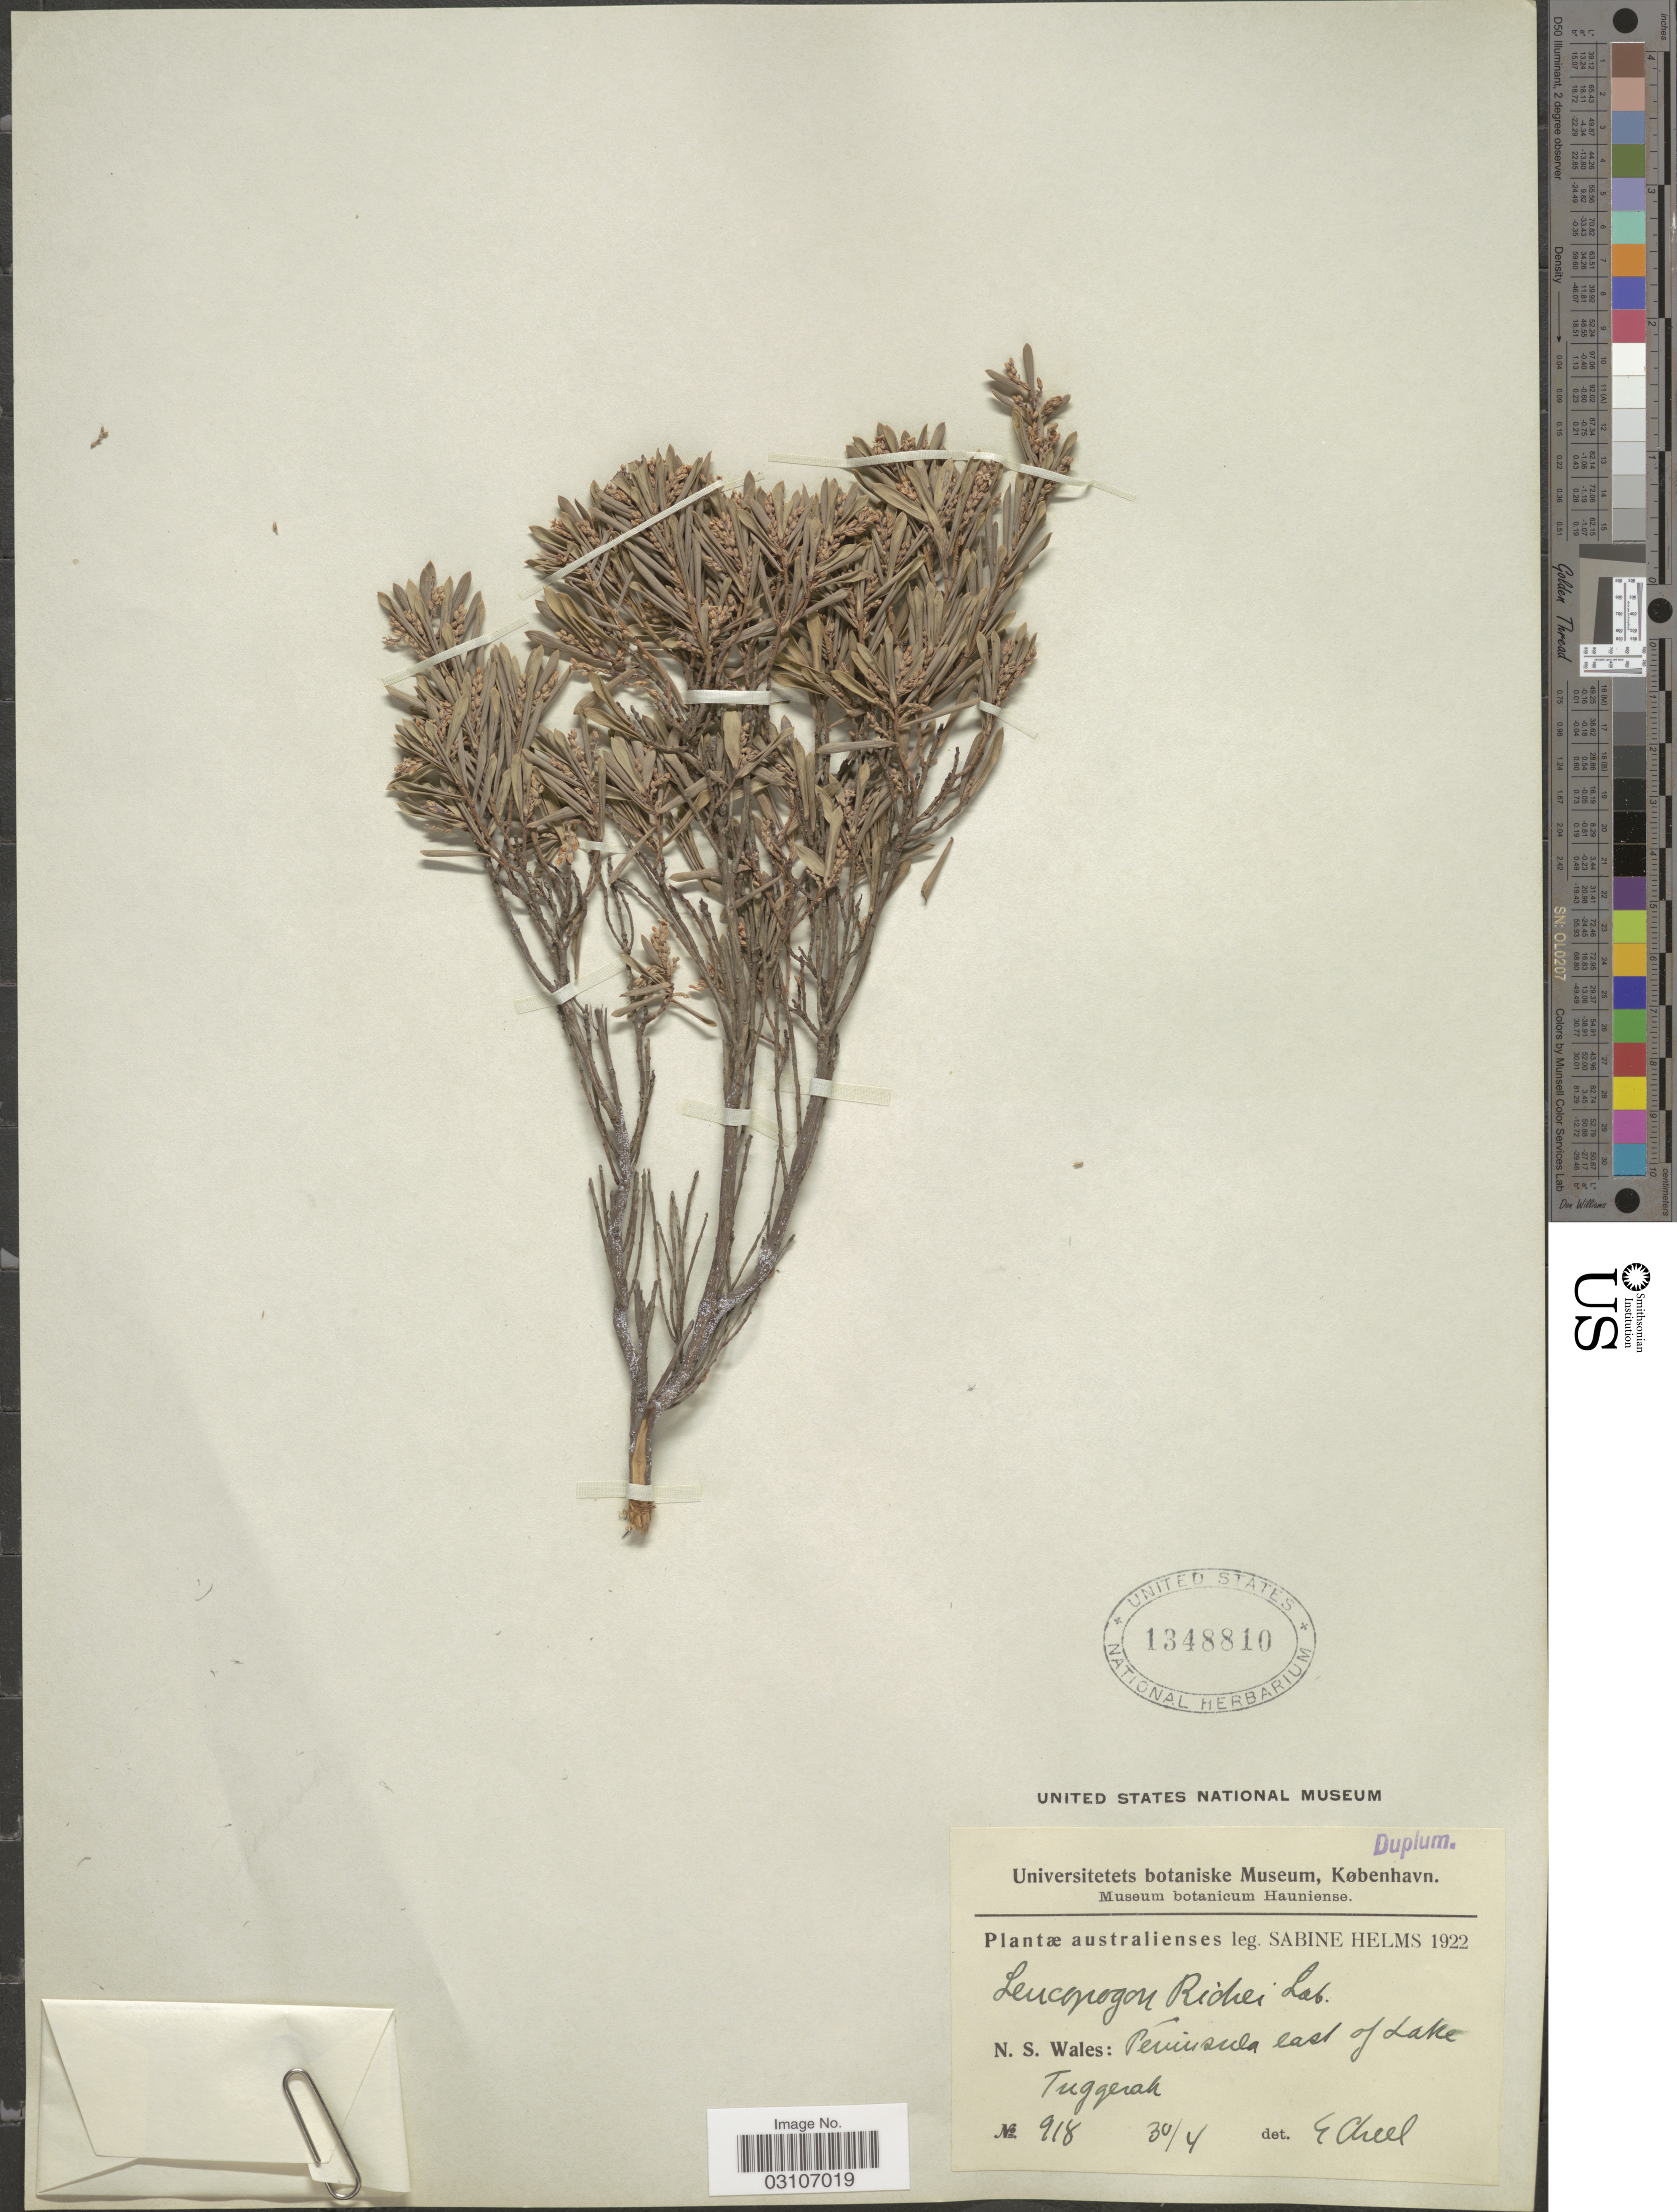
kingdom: Plantae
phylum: Tracheophyta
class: Magnoliopsida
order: Ericales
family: Ericaceae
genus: Leucopogon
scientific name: Leucopogon richei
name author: R. Br.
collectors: S. Helms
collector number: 918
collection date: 1922-04-30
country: Australia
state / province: New South Wales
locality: N. S. Wales: Peninsula east of Lake Tuggerah.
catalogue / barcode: US 1348810